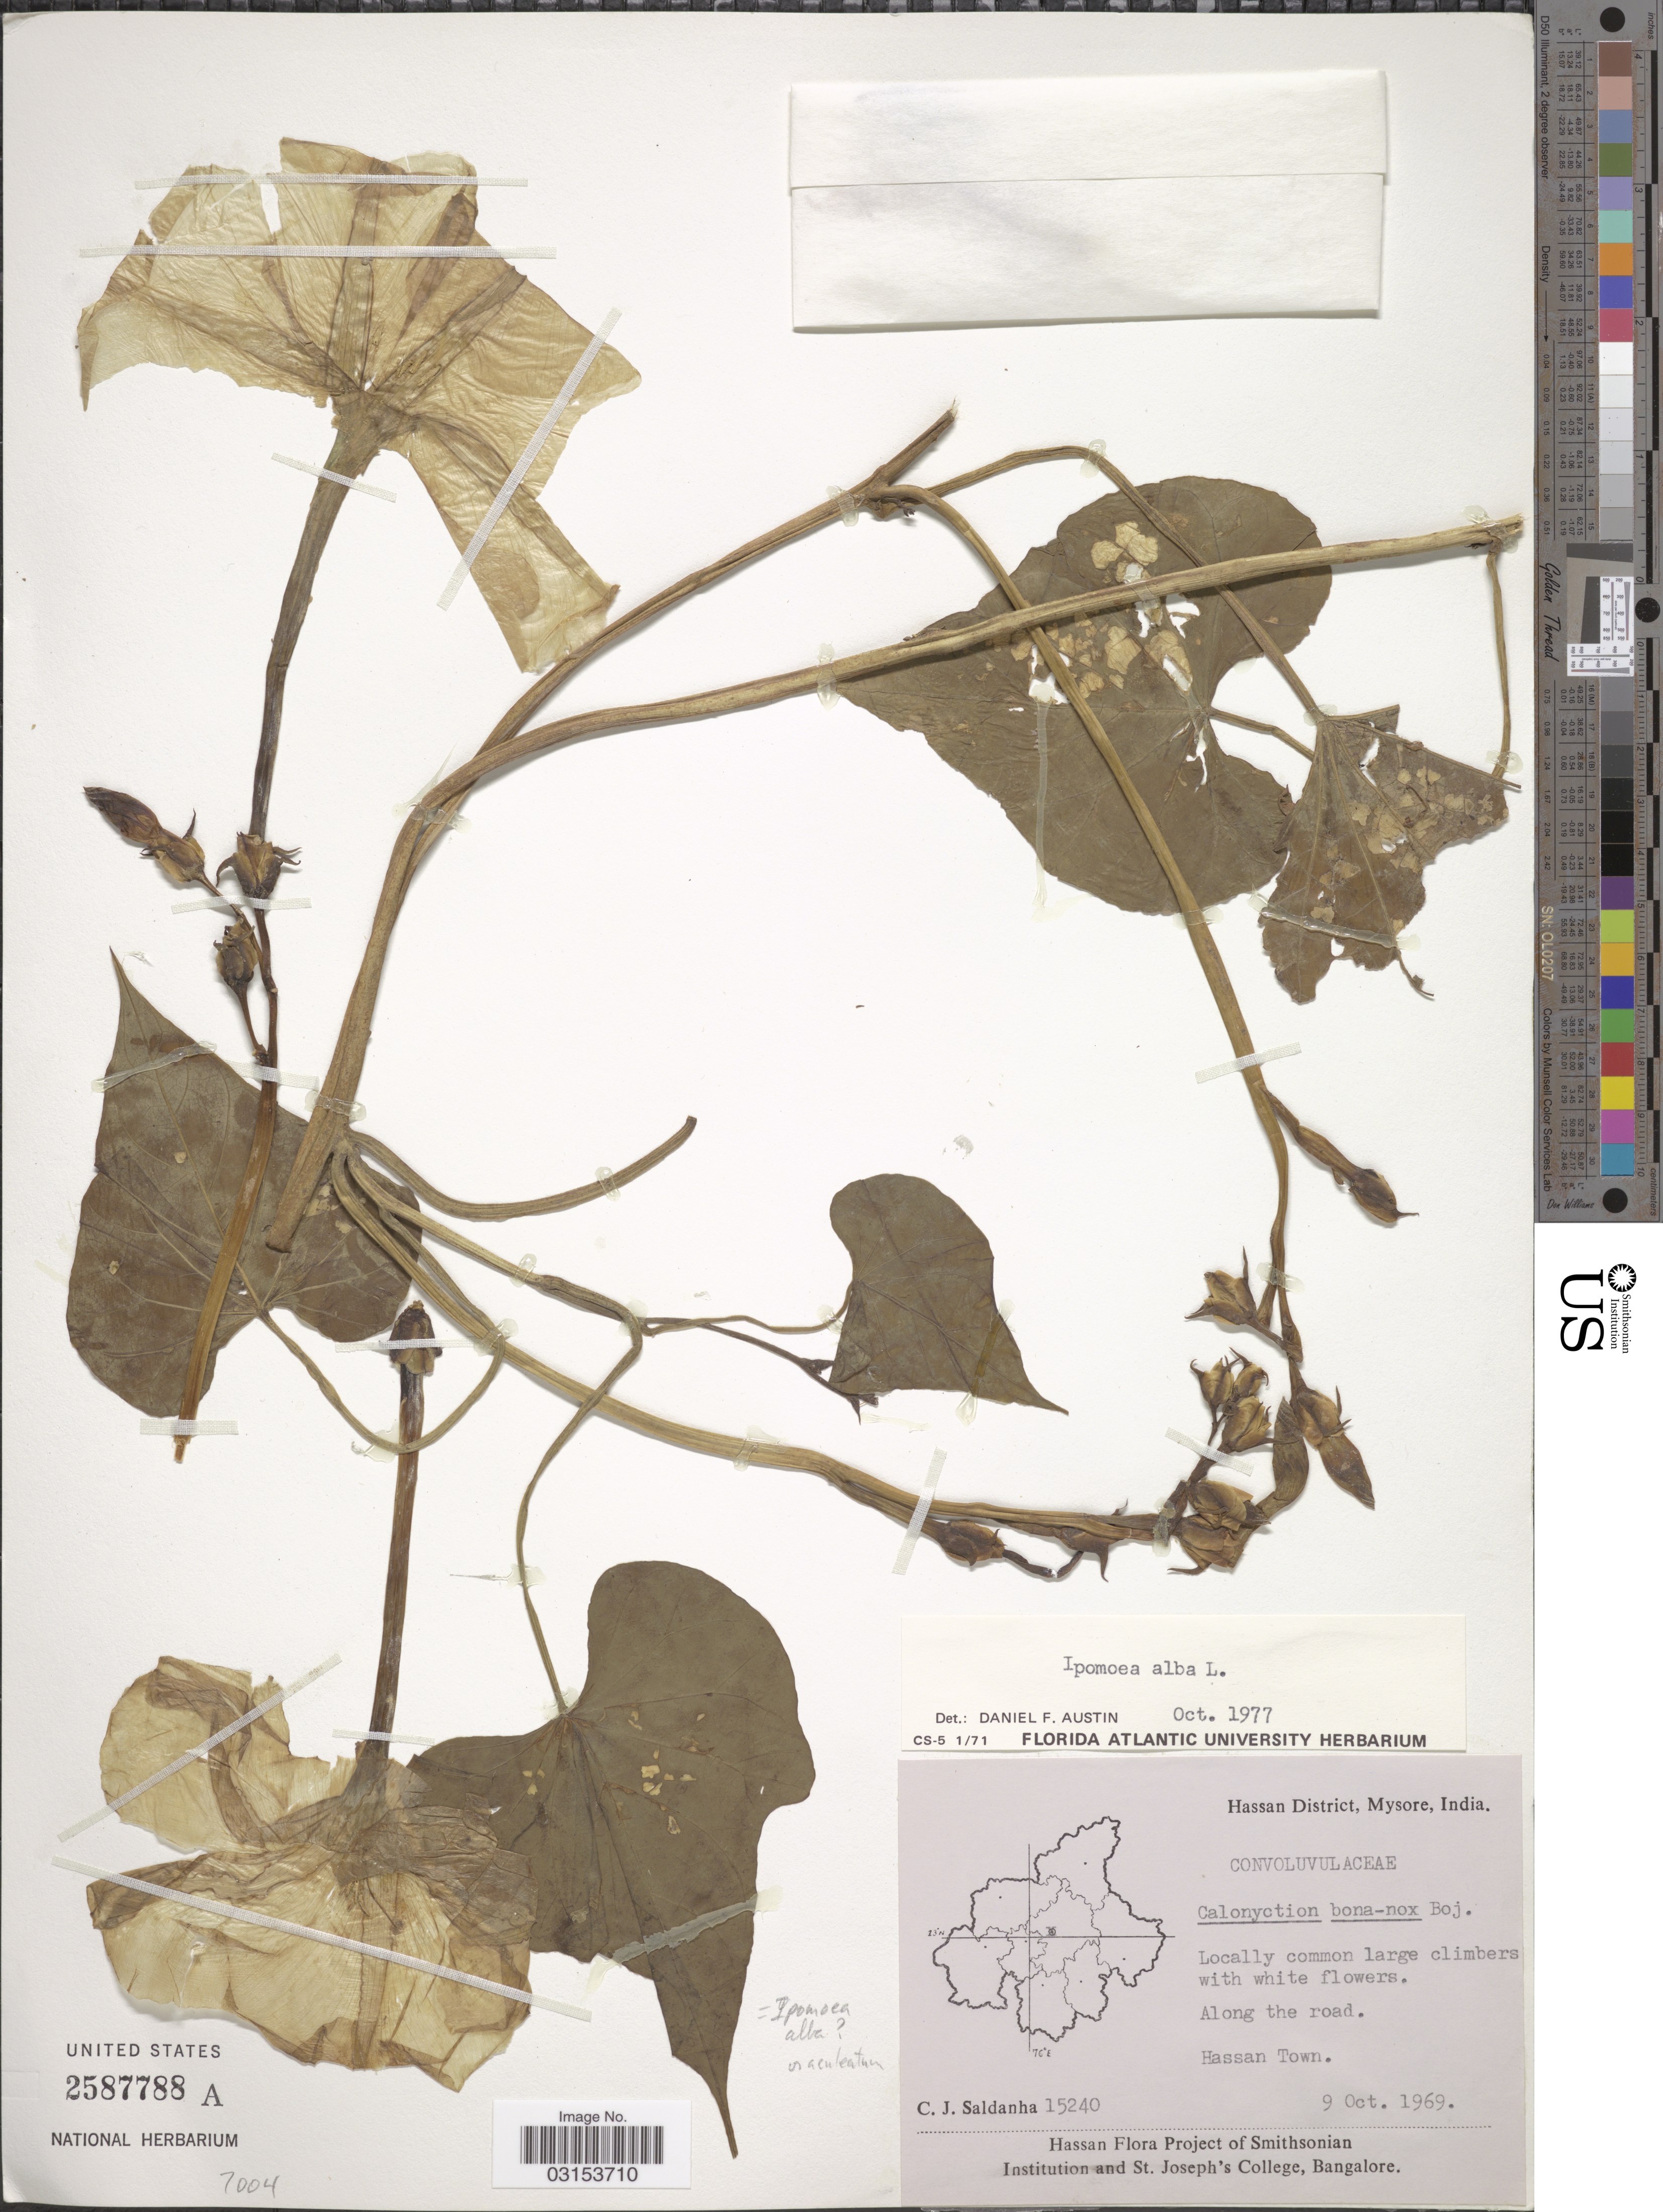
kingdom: Plantae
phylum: Tracheophyta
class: Magnoliopsida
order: Solanales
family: Convolvulaceae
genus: Ipomoea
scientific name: Ipomoea alba L.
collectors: C. J. Saldanha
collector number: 15240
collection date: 1969-10-09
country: India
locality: Hassan District, Mysore. Along the road. Hassan Town.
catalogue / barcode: US 2587788A